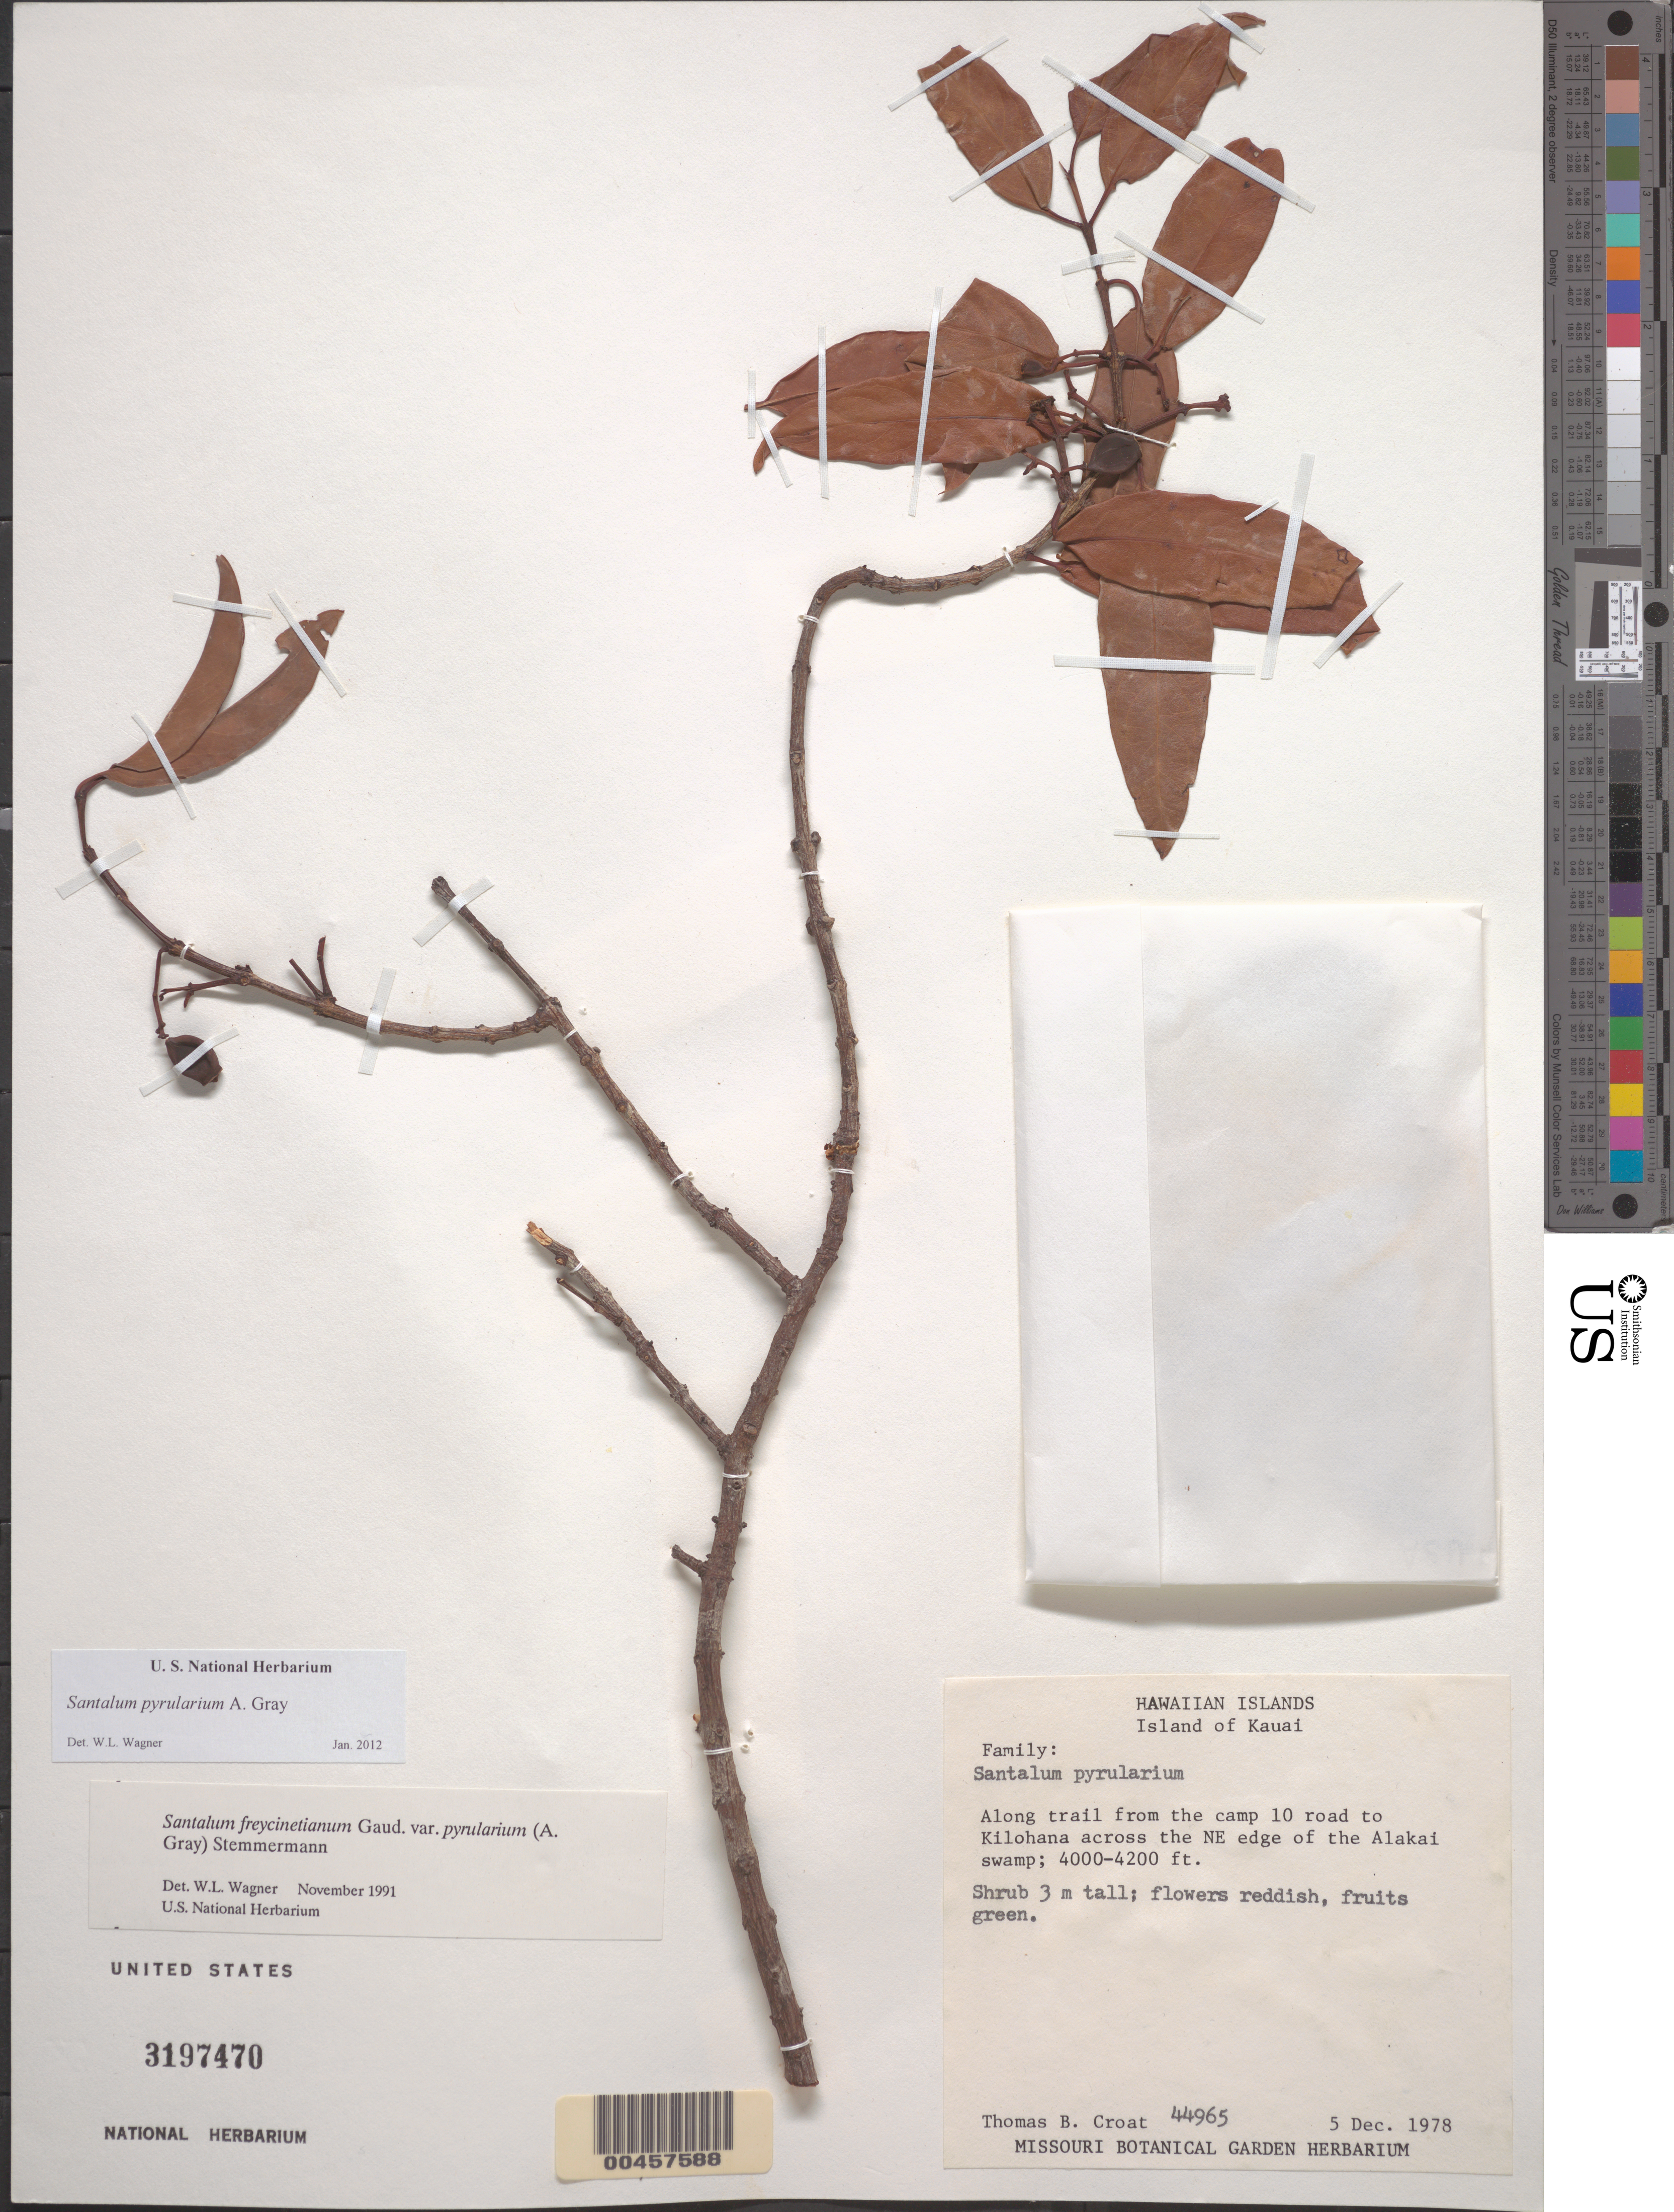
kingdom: Plantae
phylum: Tracheophyta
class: Magnoliopsida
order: Santalales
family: Santalaceae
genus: Santalum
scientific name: Santalum pyrularium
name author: A. Gray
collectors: T. B. Croat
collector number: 44965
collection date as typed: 5 Dec 1978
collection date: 1978-12-05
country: United States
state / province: Hawaii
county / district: Kauai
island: Kaua'i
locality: Along trail from the camp 10 rd. to Kilohana across the NE edge to the Alakai swamp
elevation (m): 1219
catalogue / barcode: US 3197470